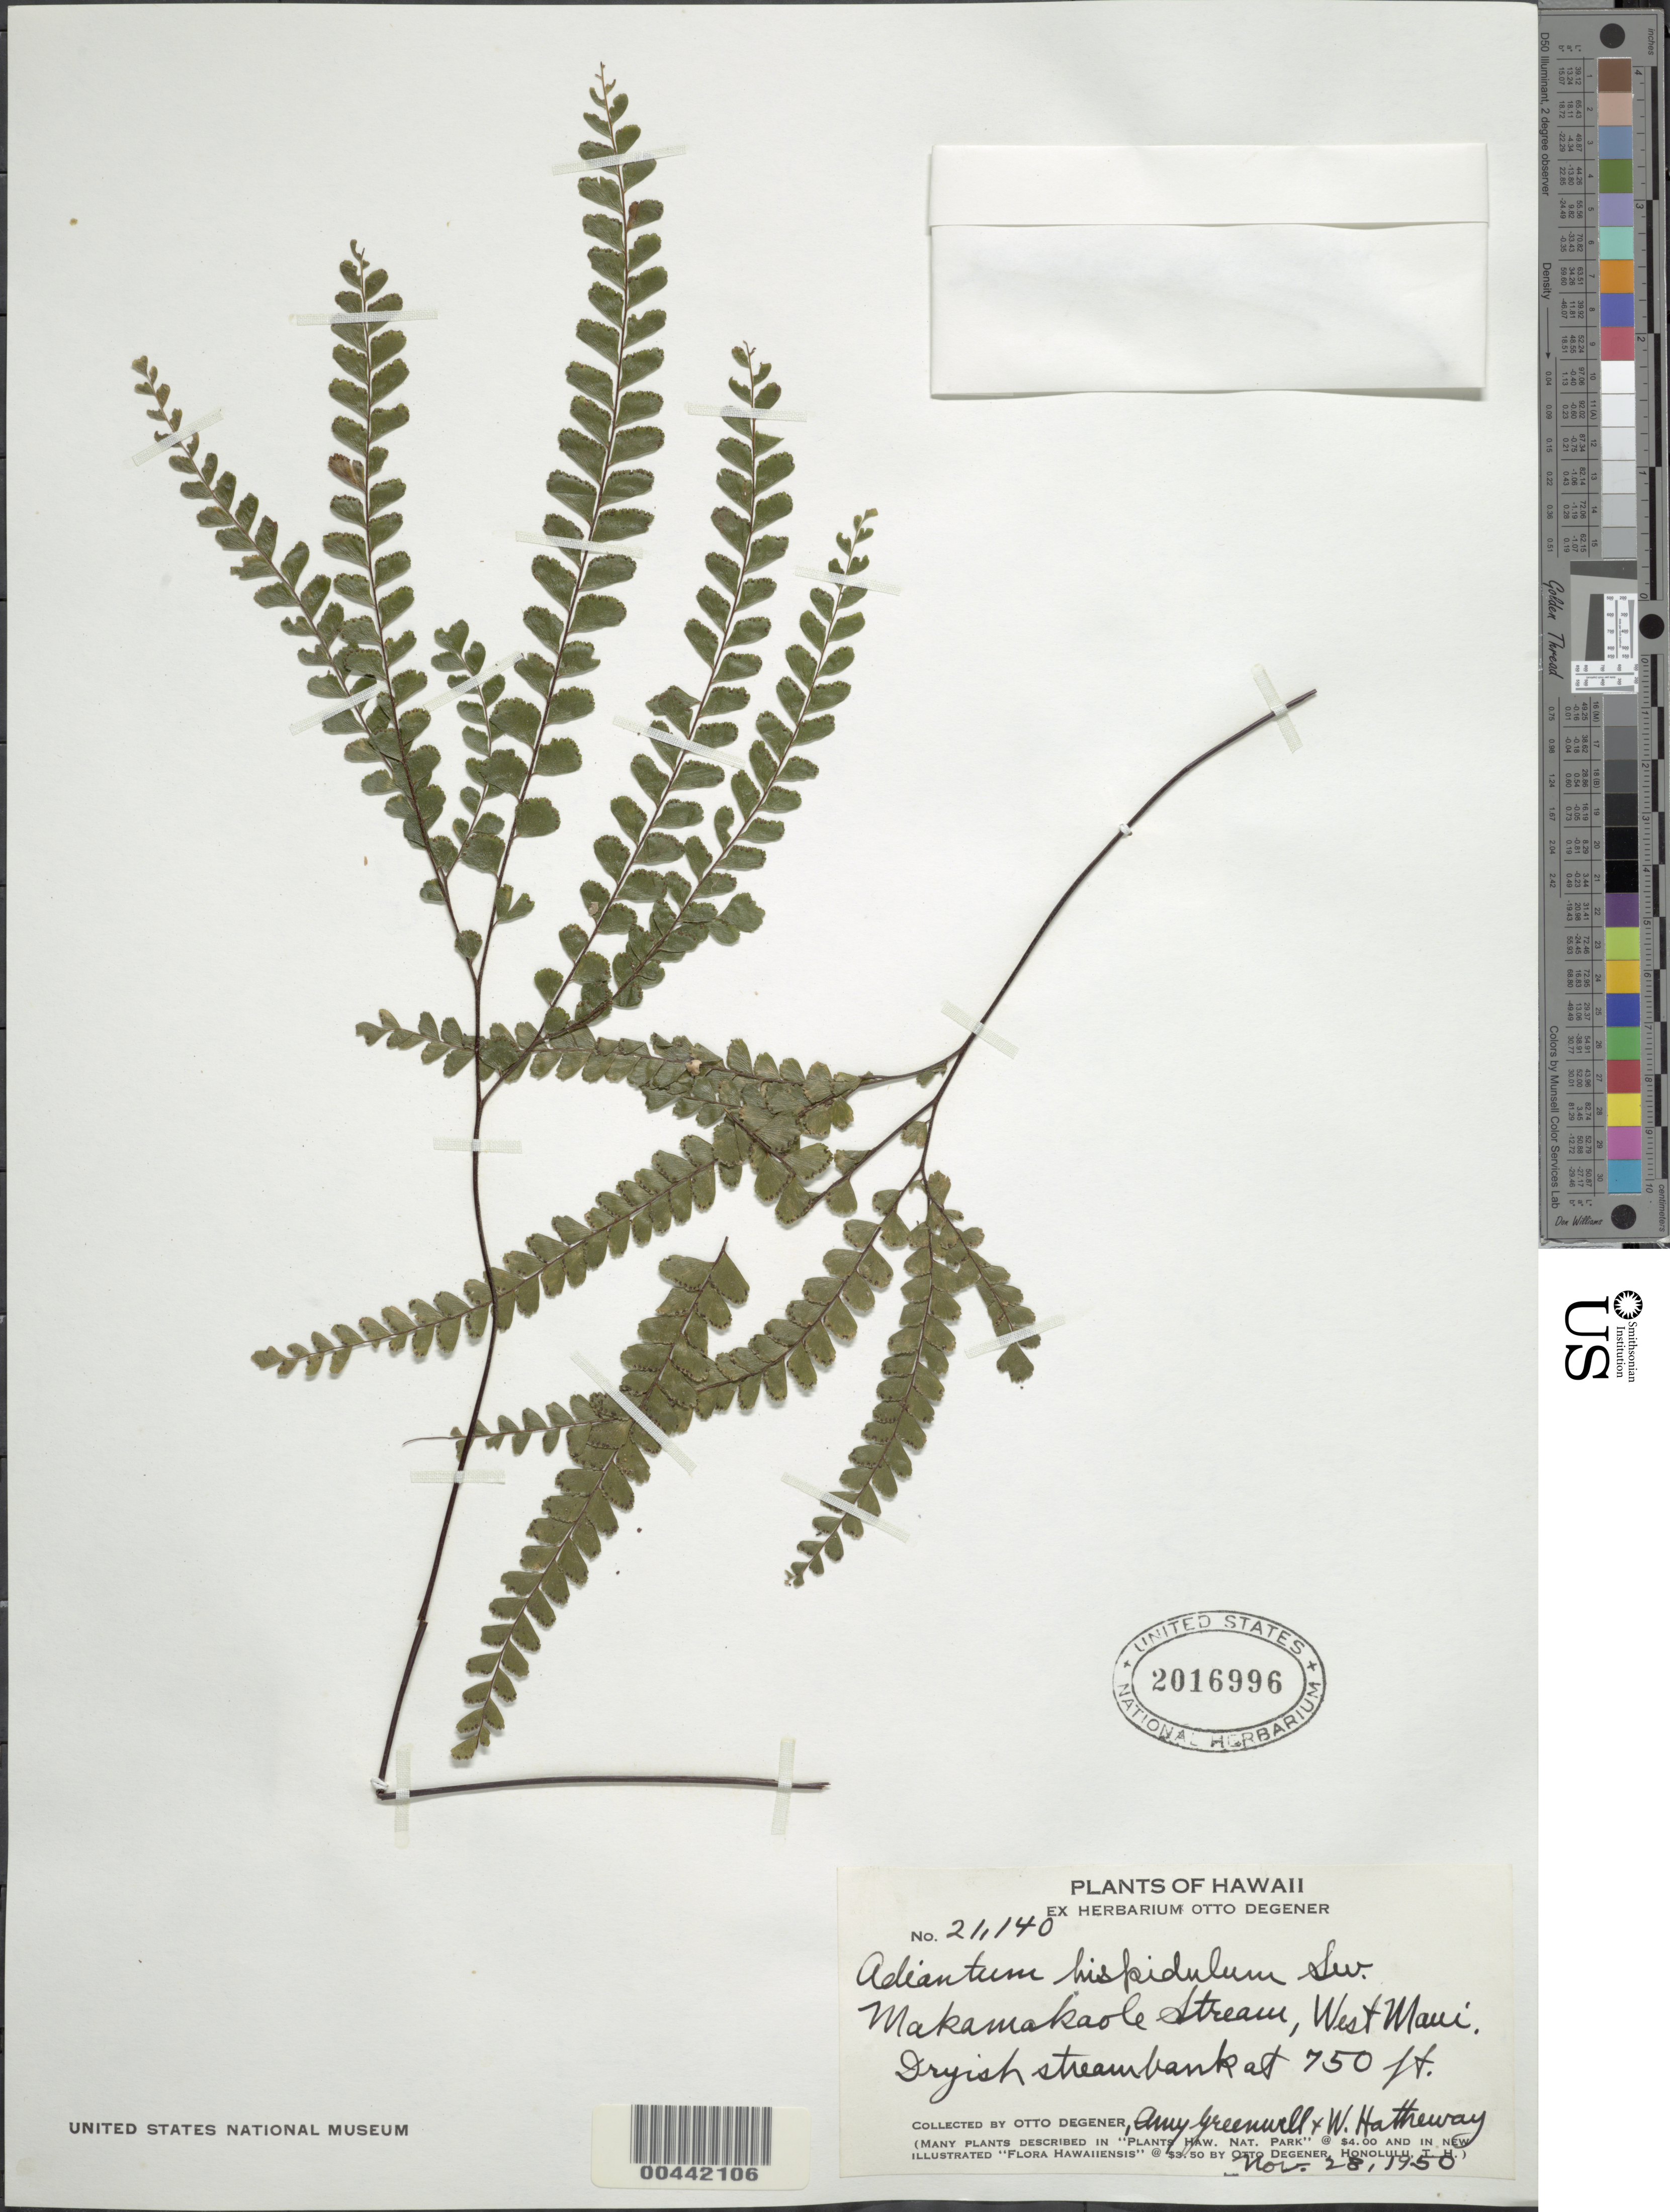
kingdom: Plantae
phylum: Tracheophyta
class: Polypodiopsida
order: Polypodiales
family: Pteridaceae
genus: Adiantum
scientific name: Adiantum hispidulum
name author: Sw.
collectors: O. Degener, A. B. Greenwell & W. Hatheway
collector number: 21140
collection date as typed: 28 Nov 1950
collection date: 1950-11-28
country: United States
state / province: Hawaii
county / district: Maui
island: Maui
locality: Makamakaole Stream, W Maui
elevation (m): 229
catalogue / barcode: US 2016996